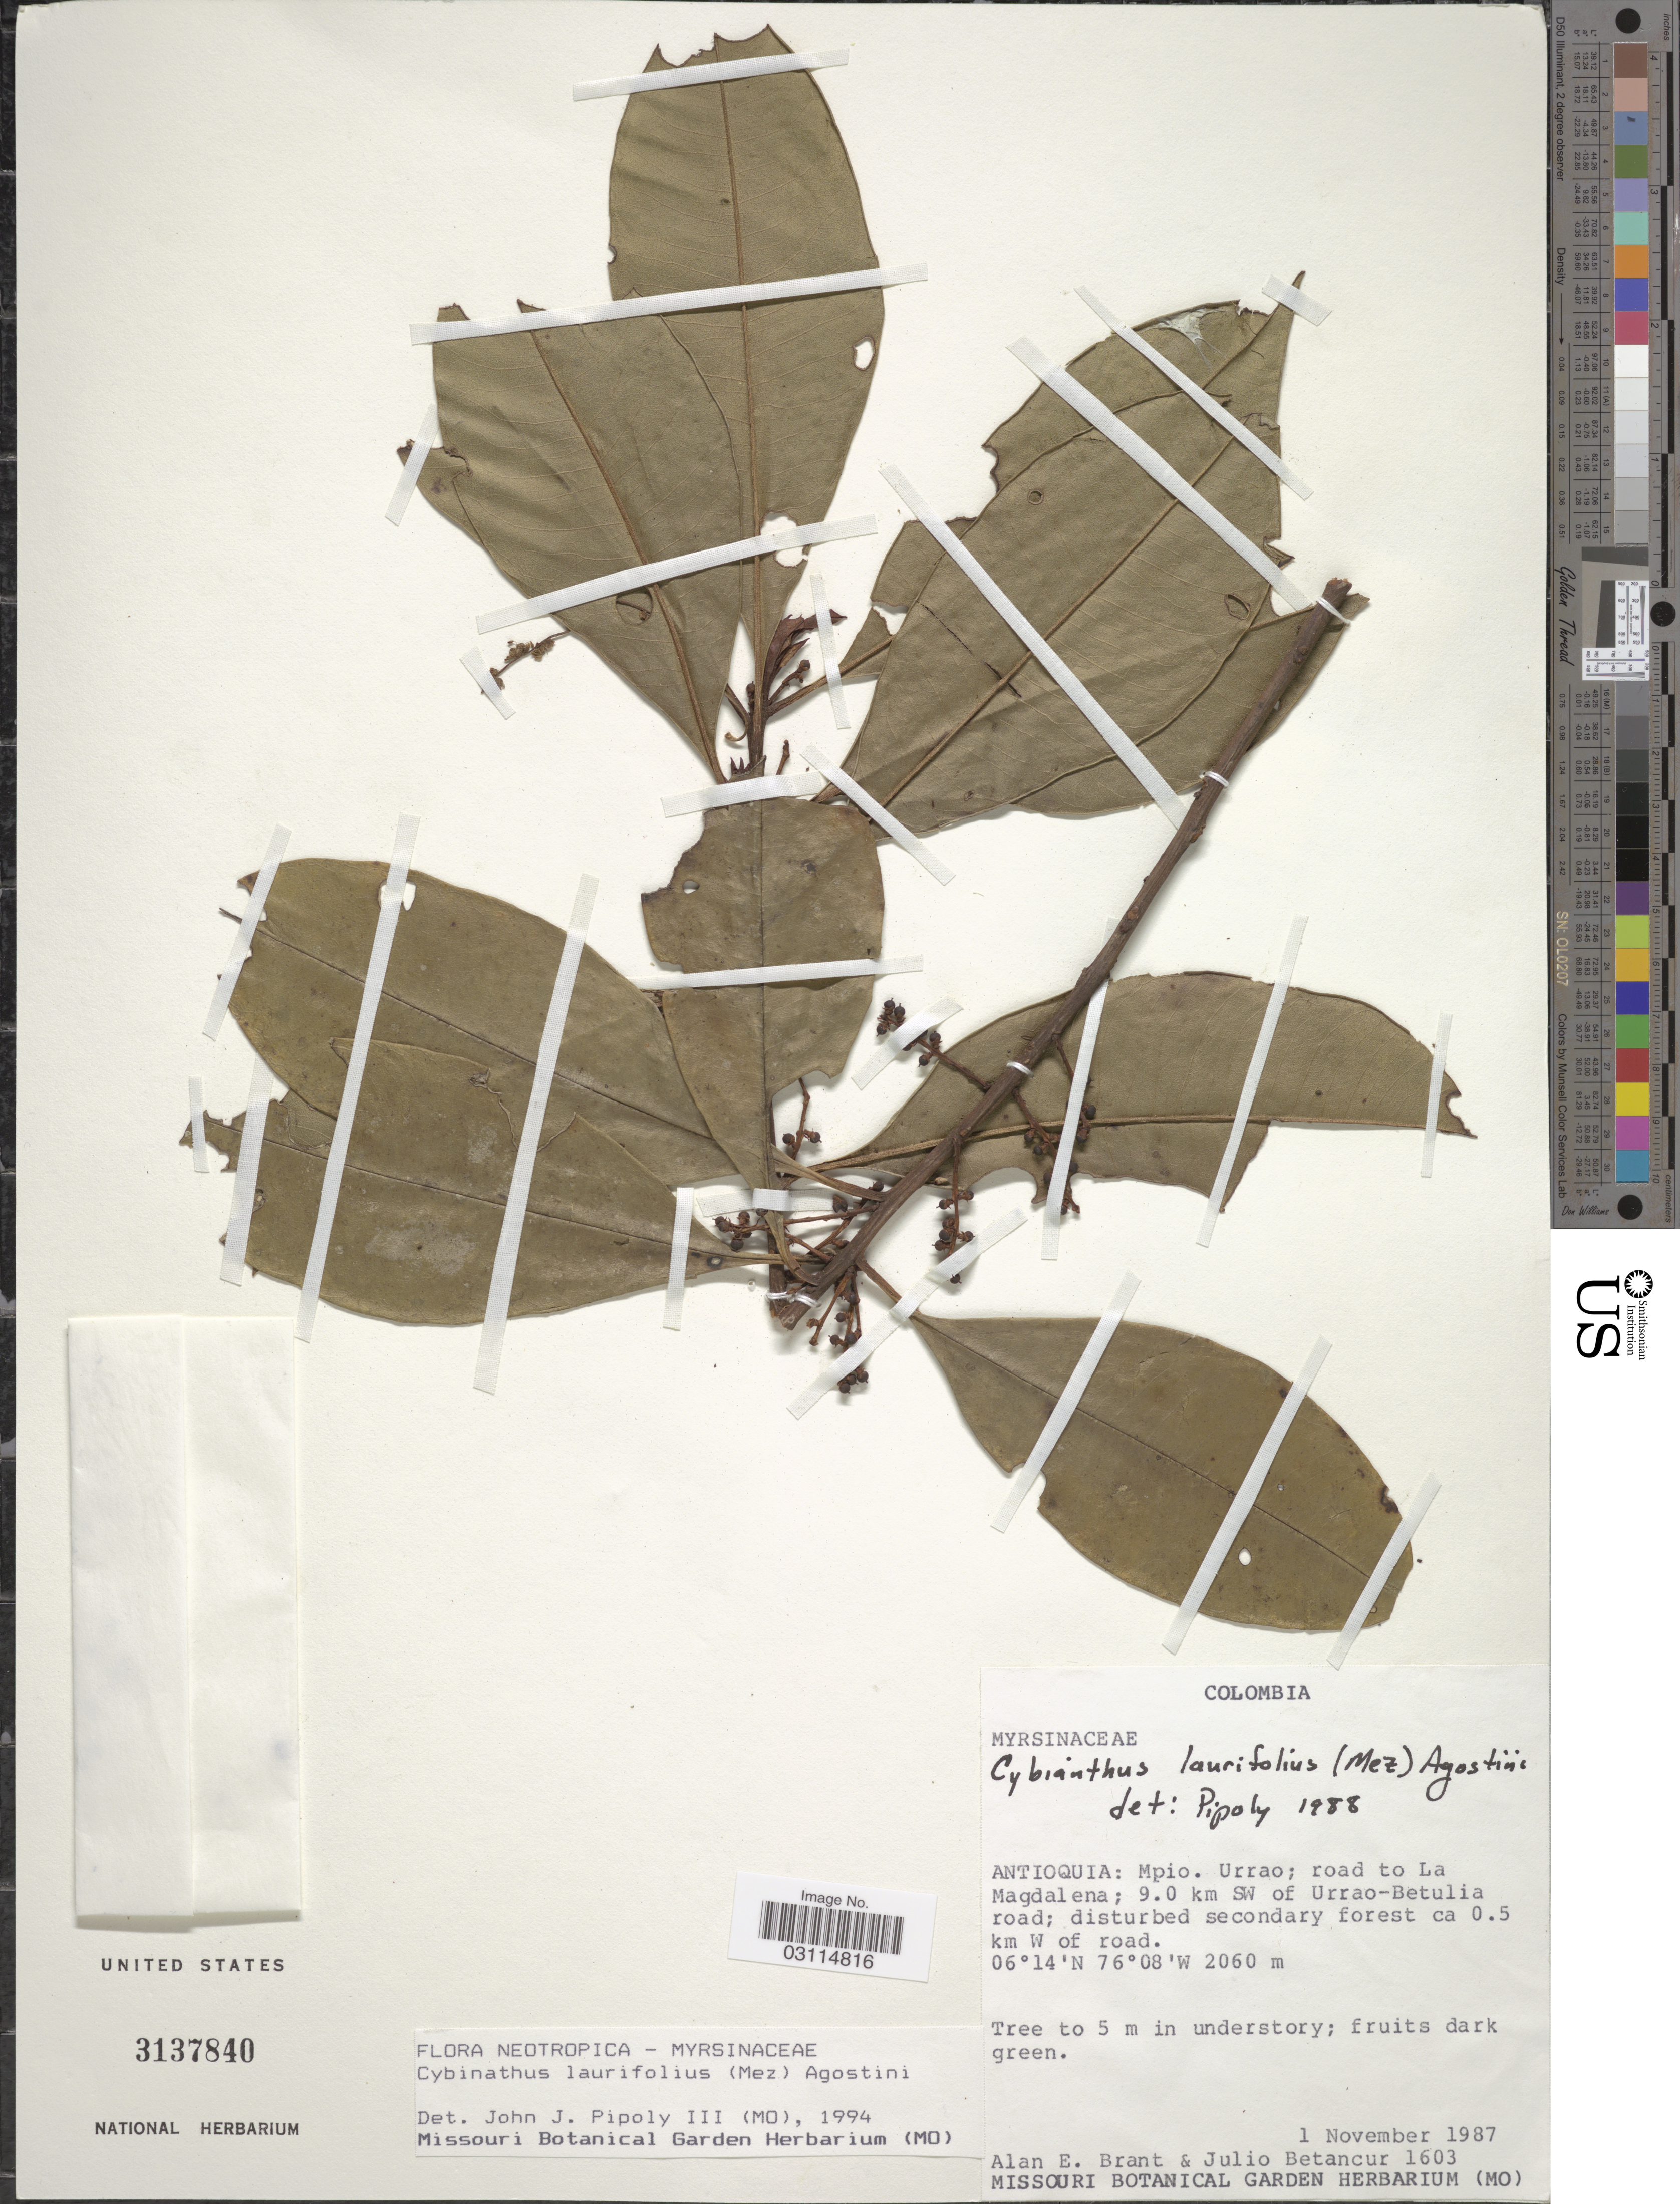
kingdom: Plantae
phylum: Tracheophyta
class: Magnoliopsida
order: Ericales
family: Primulaceae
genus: Cybianthus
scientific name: Cybianthus laurifolius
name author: (Mez) G. Agostini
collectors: A. Brant & J. Betancur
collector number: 1603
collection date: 1987-11-01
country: Colombia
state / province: Antioquia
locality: Mpio. Urrao; road to La Magdalena; 9.0 km SW of Urrao-Betulia road. Ca. 0.5 km W of road.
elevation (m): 2060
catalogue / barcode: US 3137840